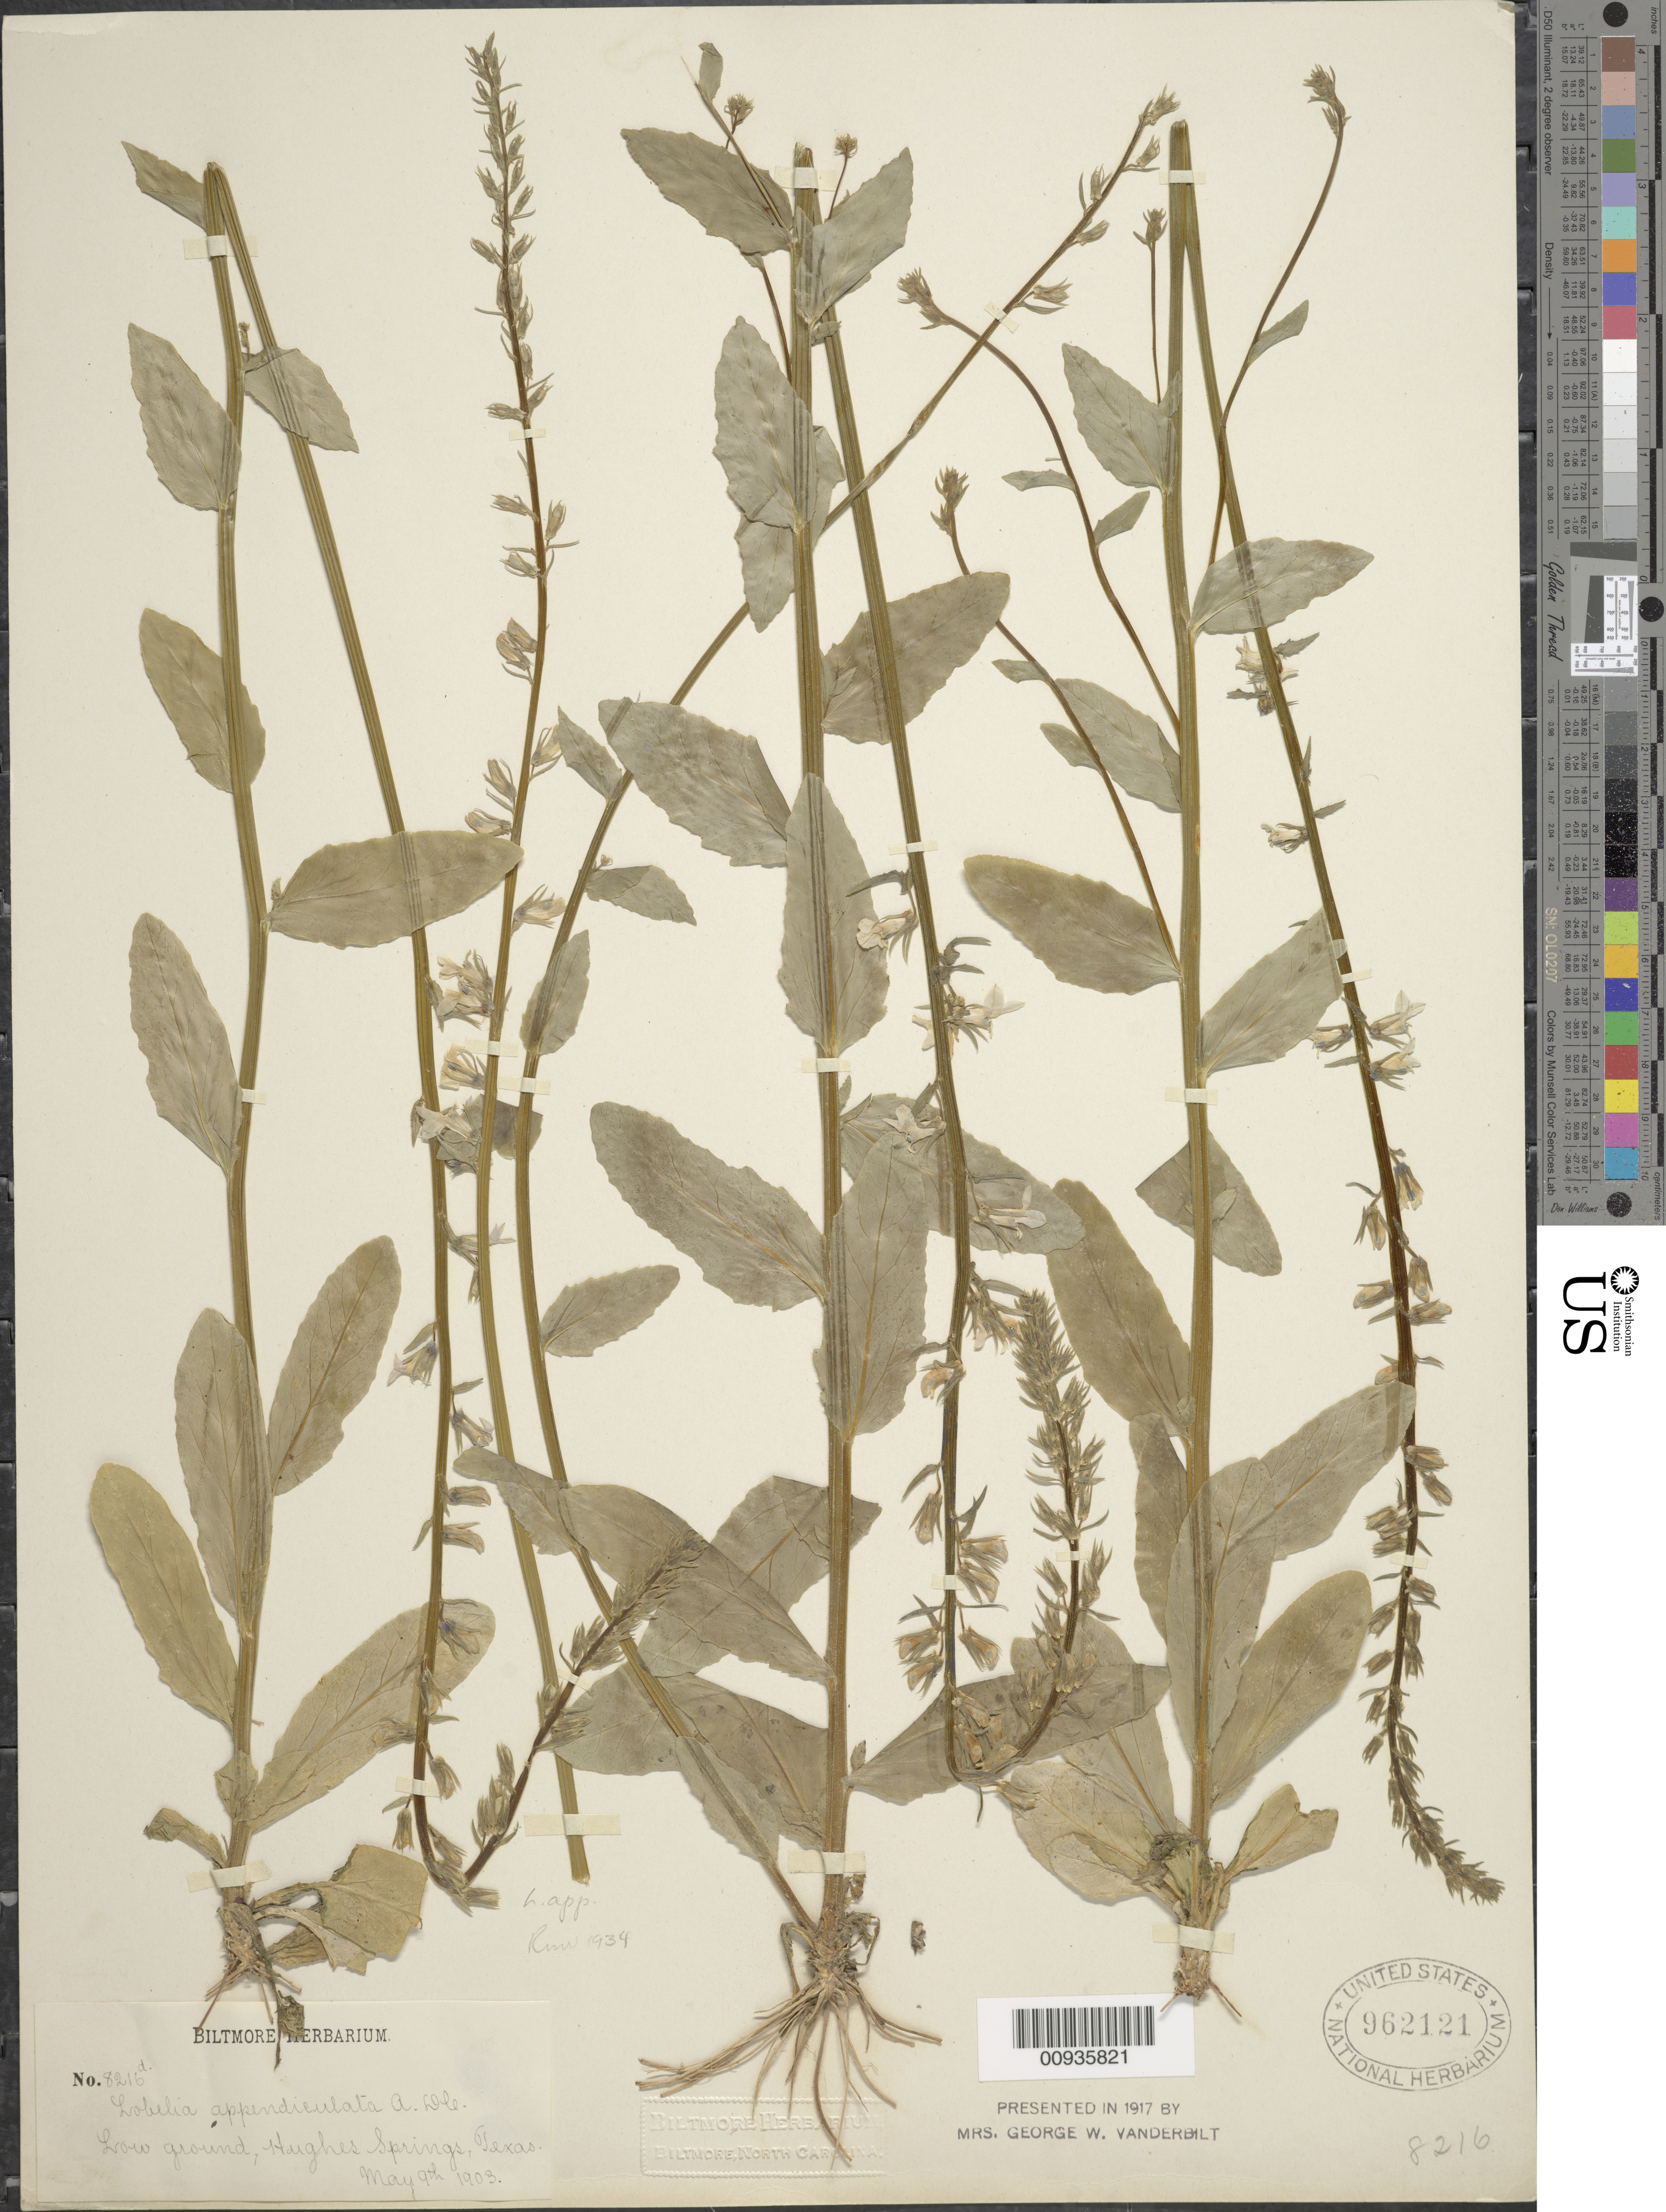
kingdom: Plantae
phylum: Tracheophyta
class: Magnoliopsida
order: Asterales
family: Campanulaceae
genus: Lobelia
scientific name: Lobelia appendiculata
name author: A. DC.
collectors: ex herb. Biltmore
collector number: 8216d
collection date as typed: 9 May 1903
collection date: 1903-05-09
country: United States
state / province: Texas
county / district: Cass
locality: Hughes Springs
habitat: low ground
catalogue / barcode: US 962121